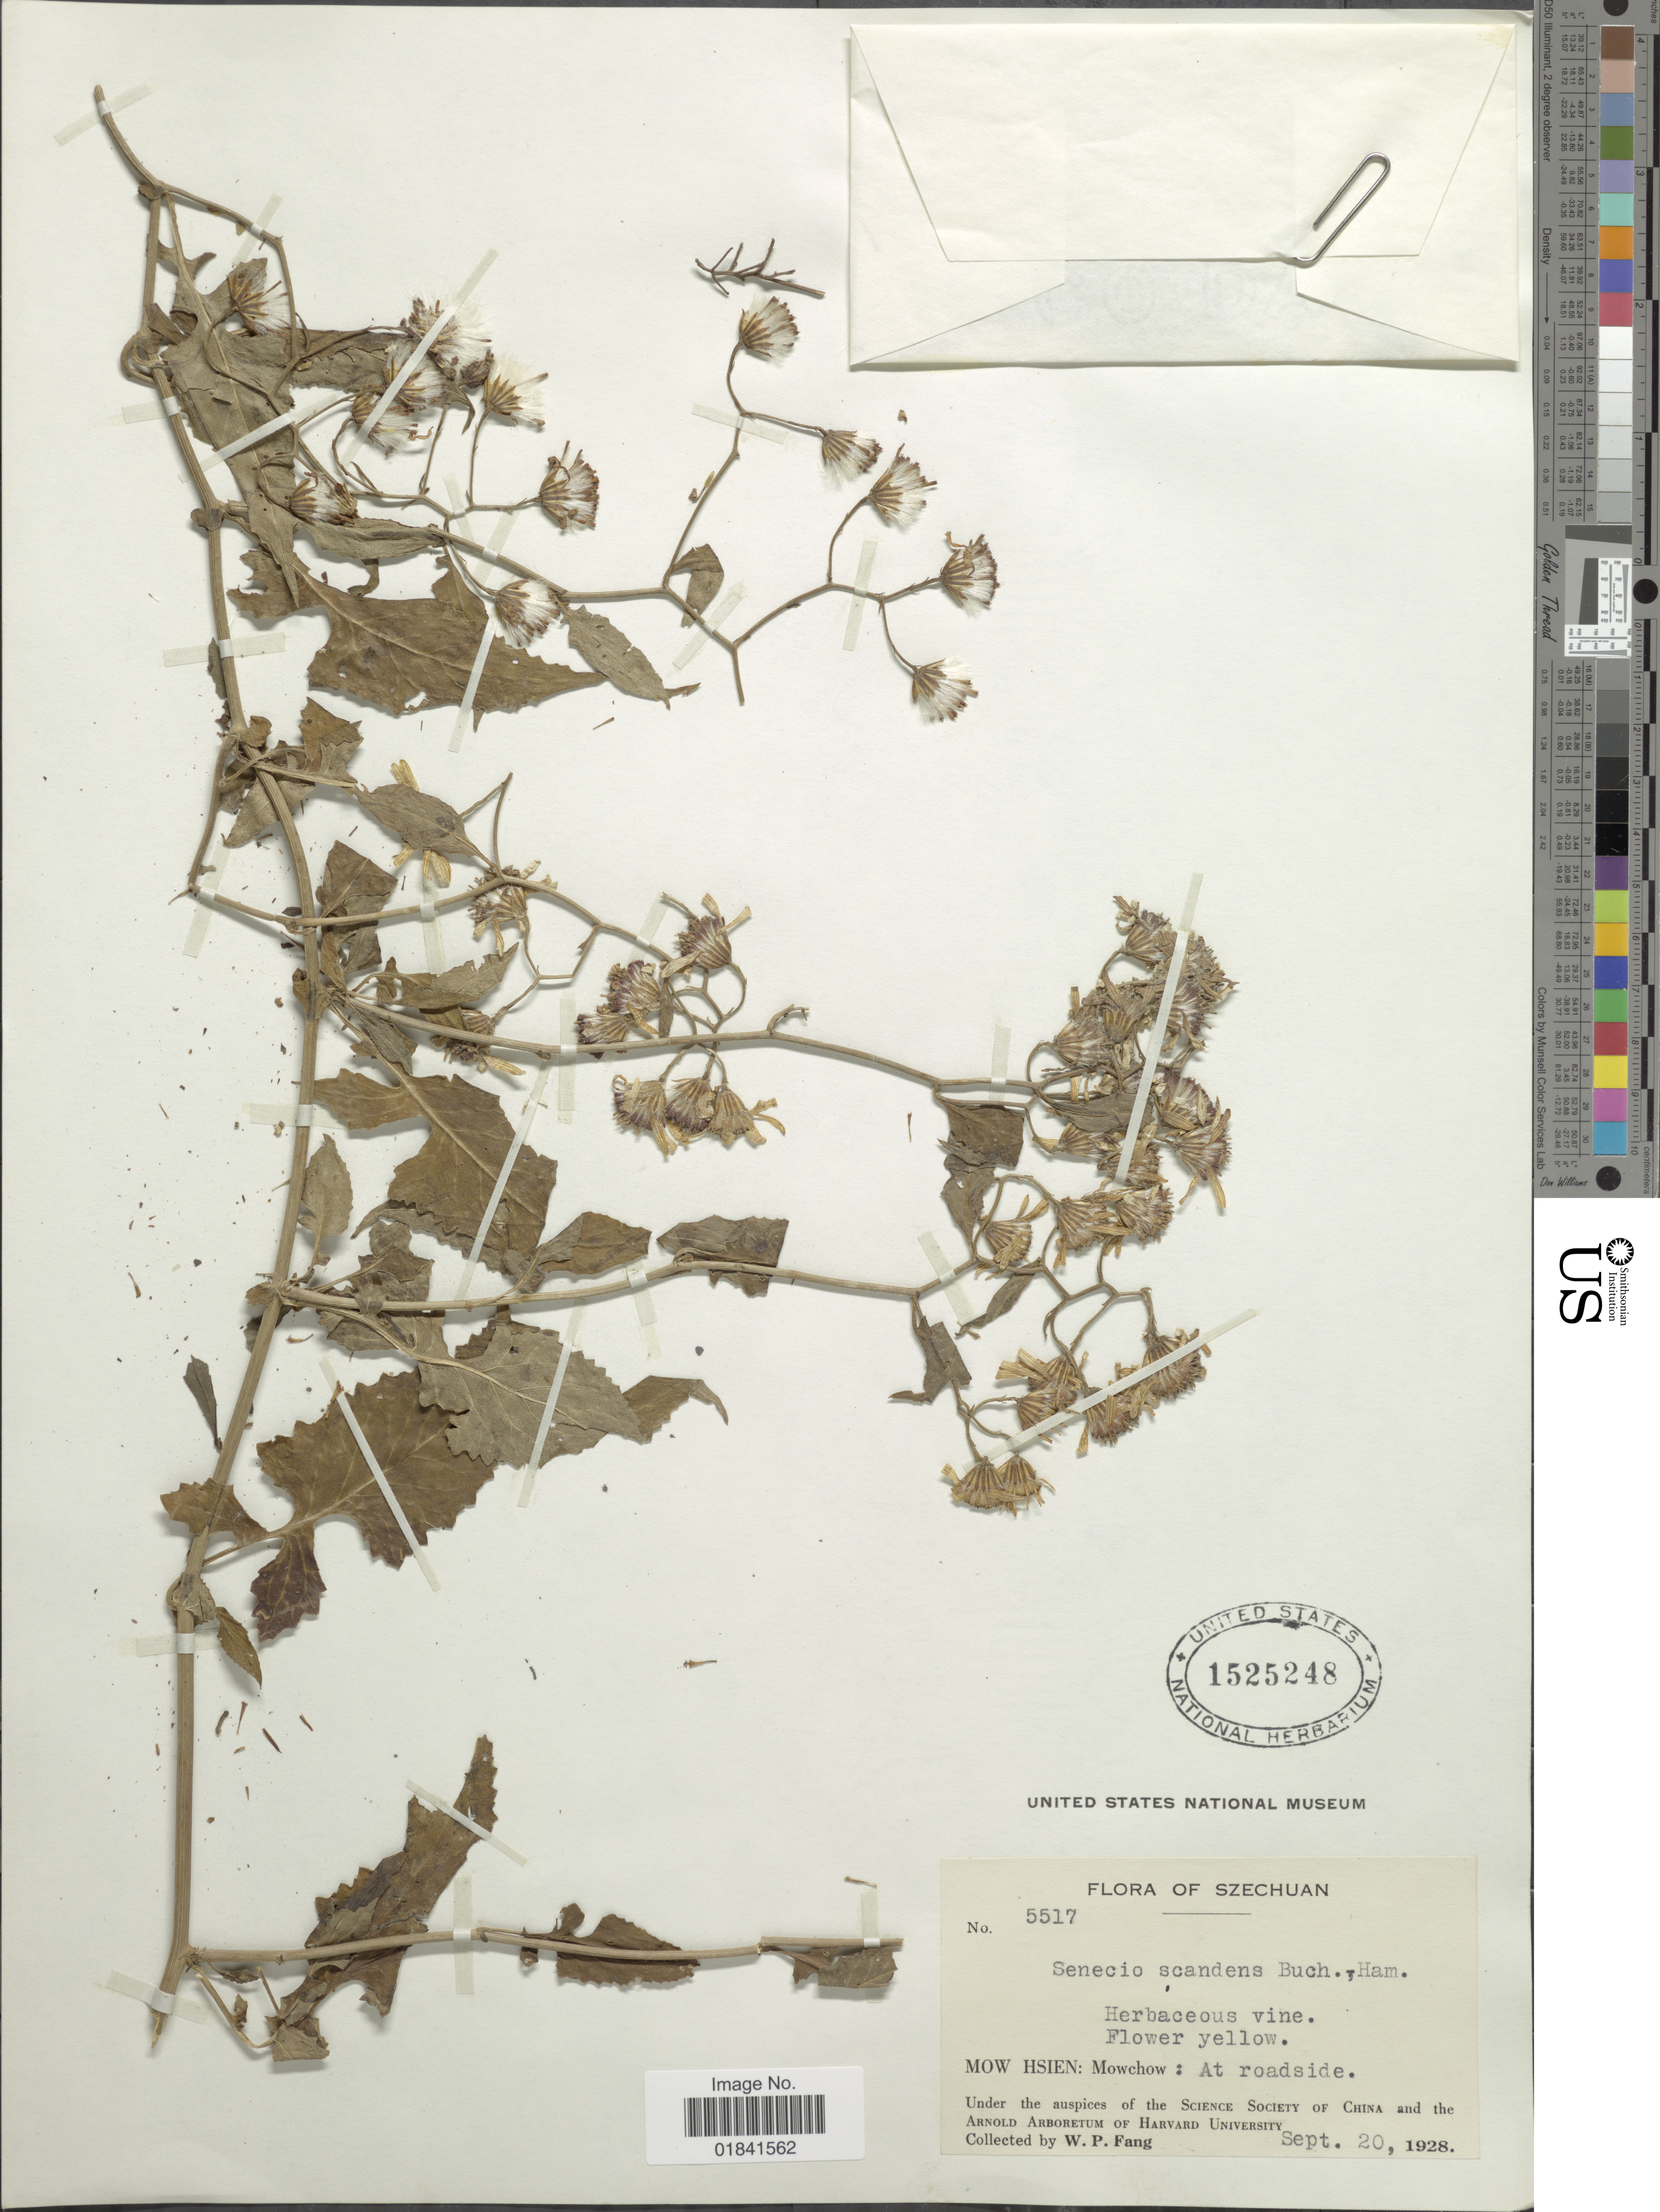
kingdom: Plantae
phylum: Tracheophyta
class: Magnoliopsida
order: Asterales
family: Asteraceae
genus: Senecio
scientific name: Senecio scandens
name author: Buch.-Ham. ex D. Don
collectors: W. P. Fang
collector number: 5517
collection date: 1928-09-20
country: China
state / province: Sichuan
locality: Szechuan, Mow Hsien: Mowchow: At roadside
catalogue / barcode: US 1525248